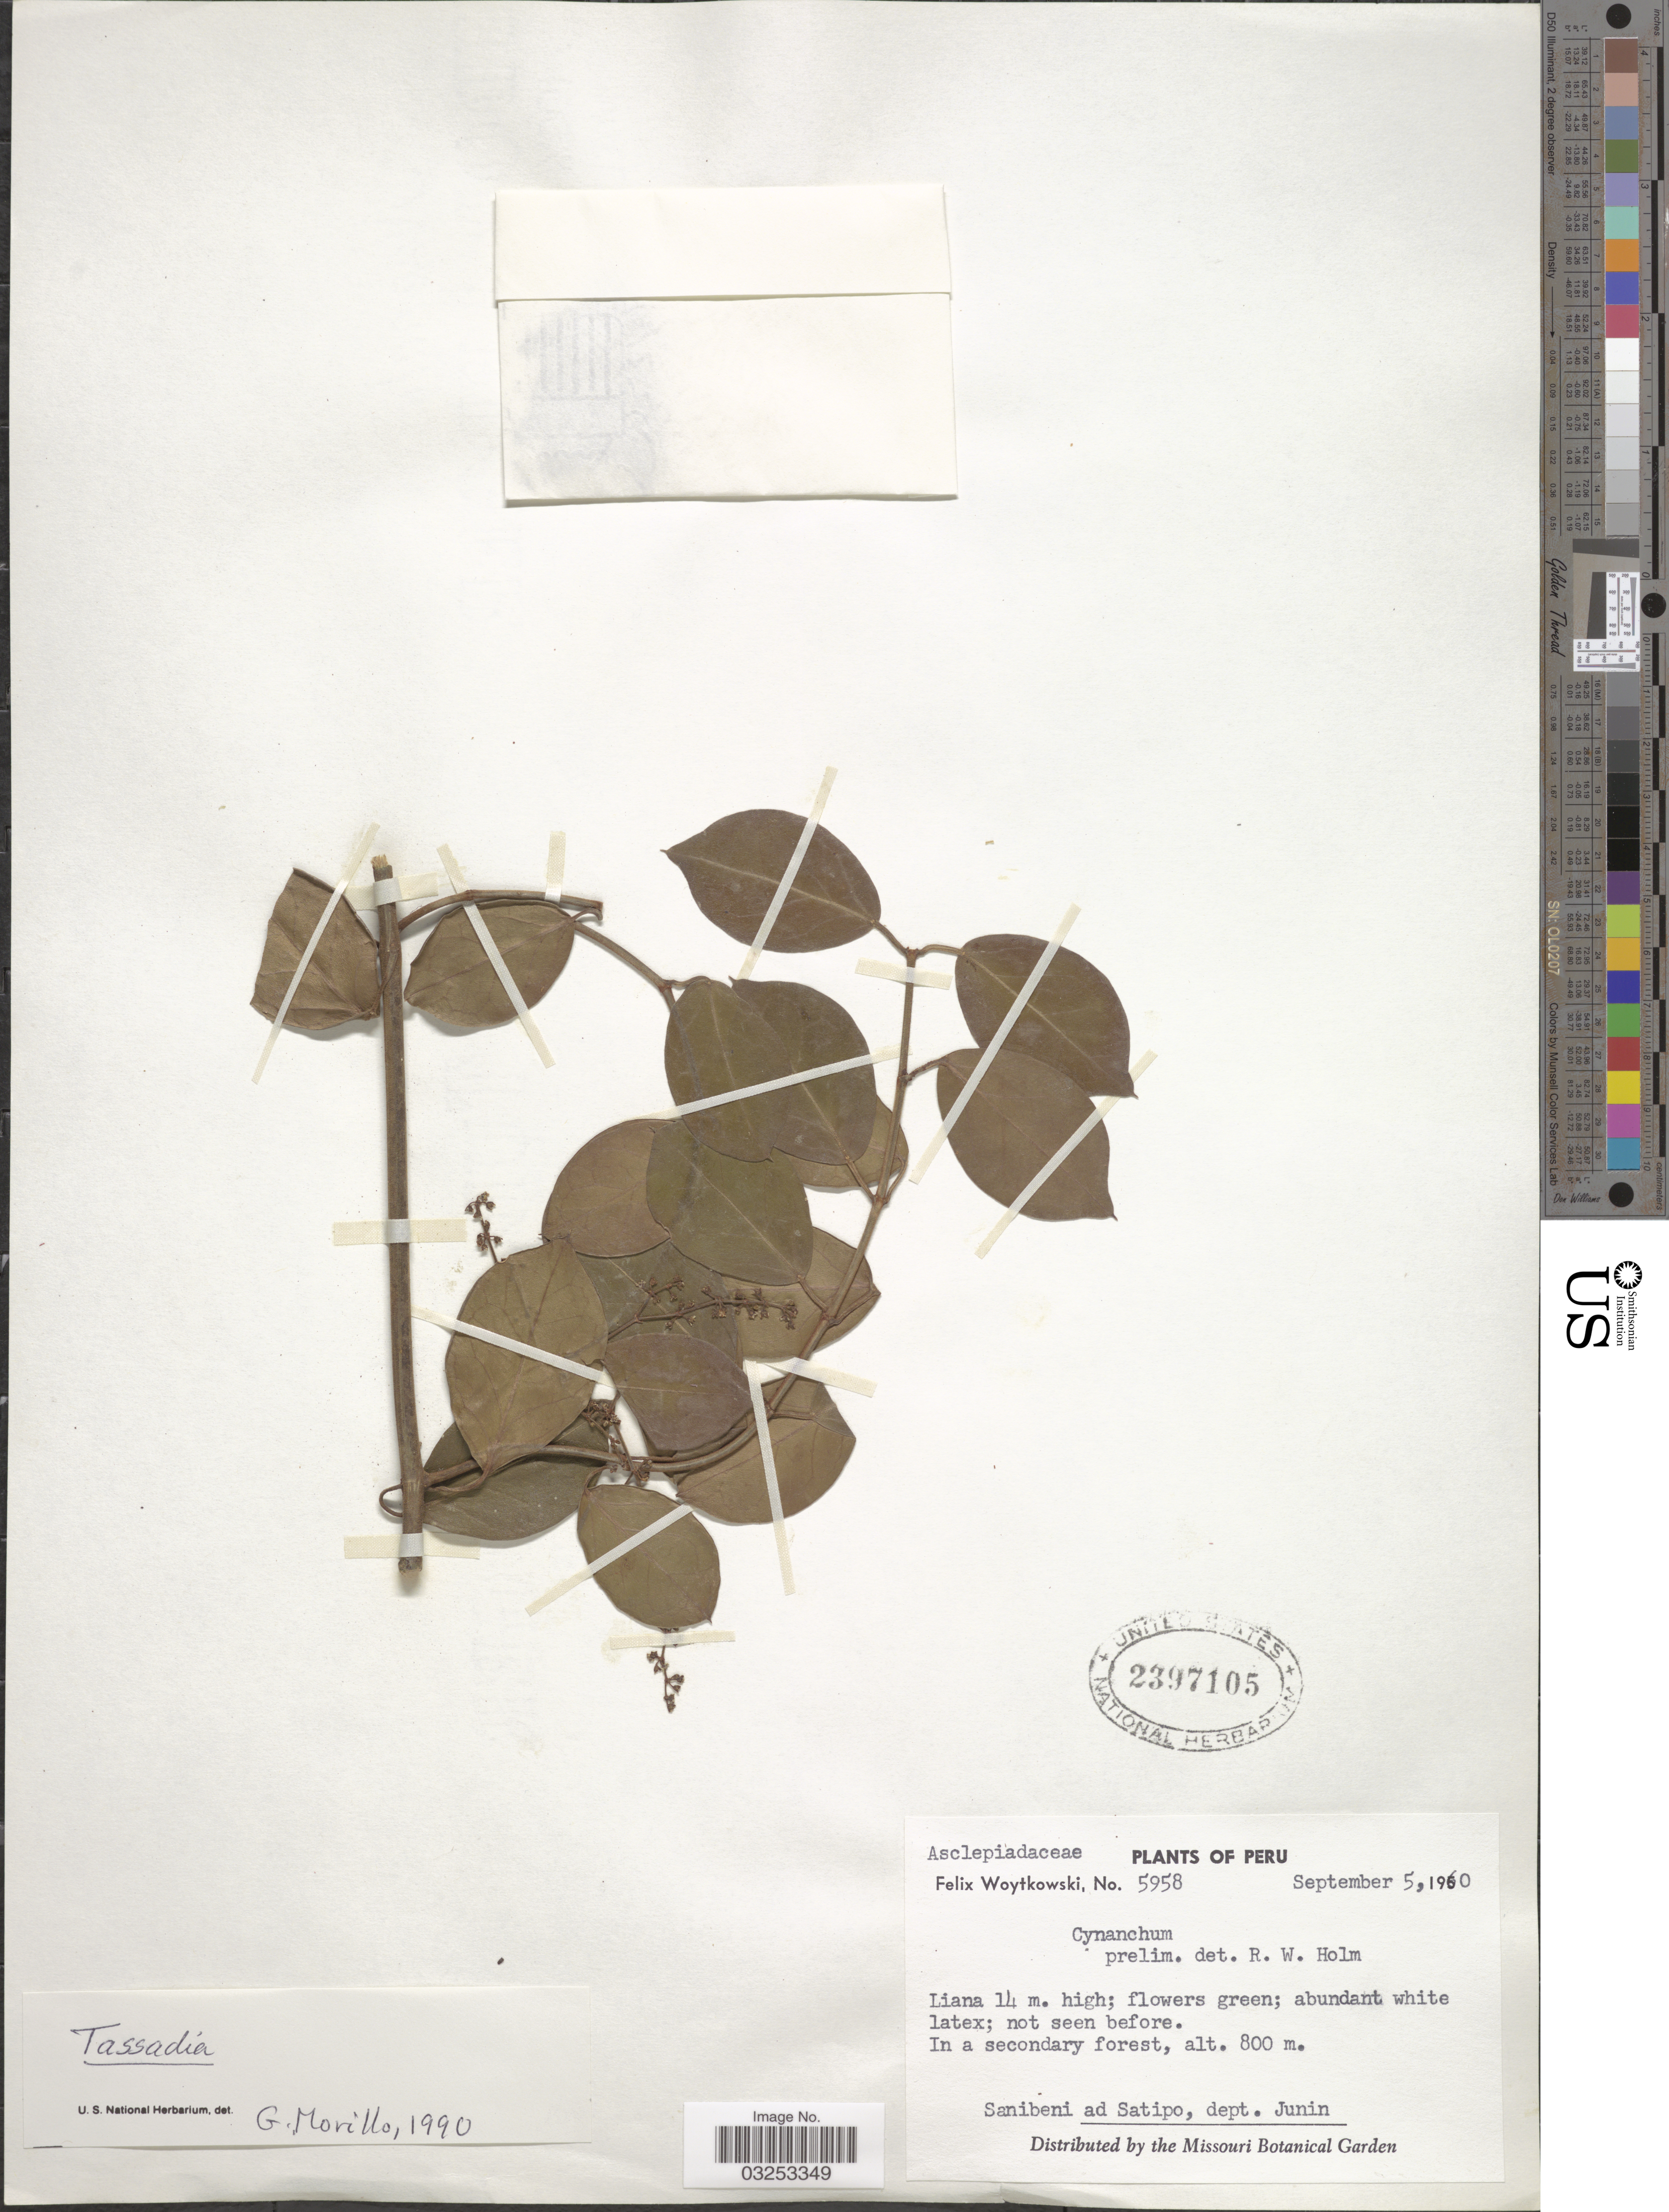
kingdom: Plantae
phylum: Tracheophyta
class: Magnoliopsida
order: Gentianales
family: Apocynaceae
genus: Tassadia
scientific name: Tassadia sp.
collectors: F. Woytkowski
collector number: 5958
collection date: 1960-09-05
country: Peru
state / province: Junín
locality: In a secondary forest. Sanibeni ad Satipo, dept. Junin.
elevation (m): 800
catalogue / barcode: US 2397105